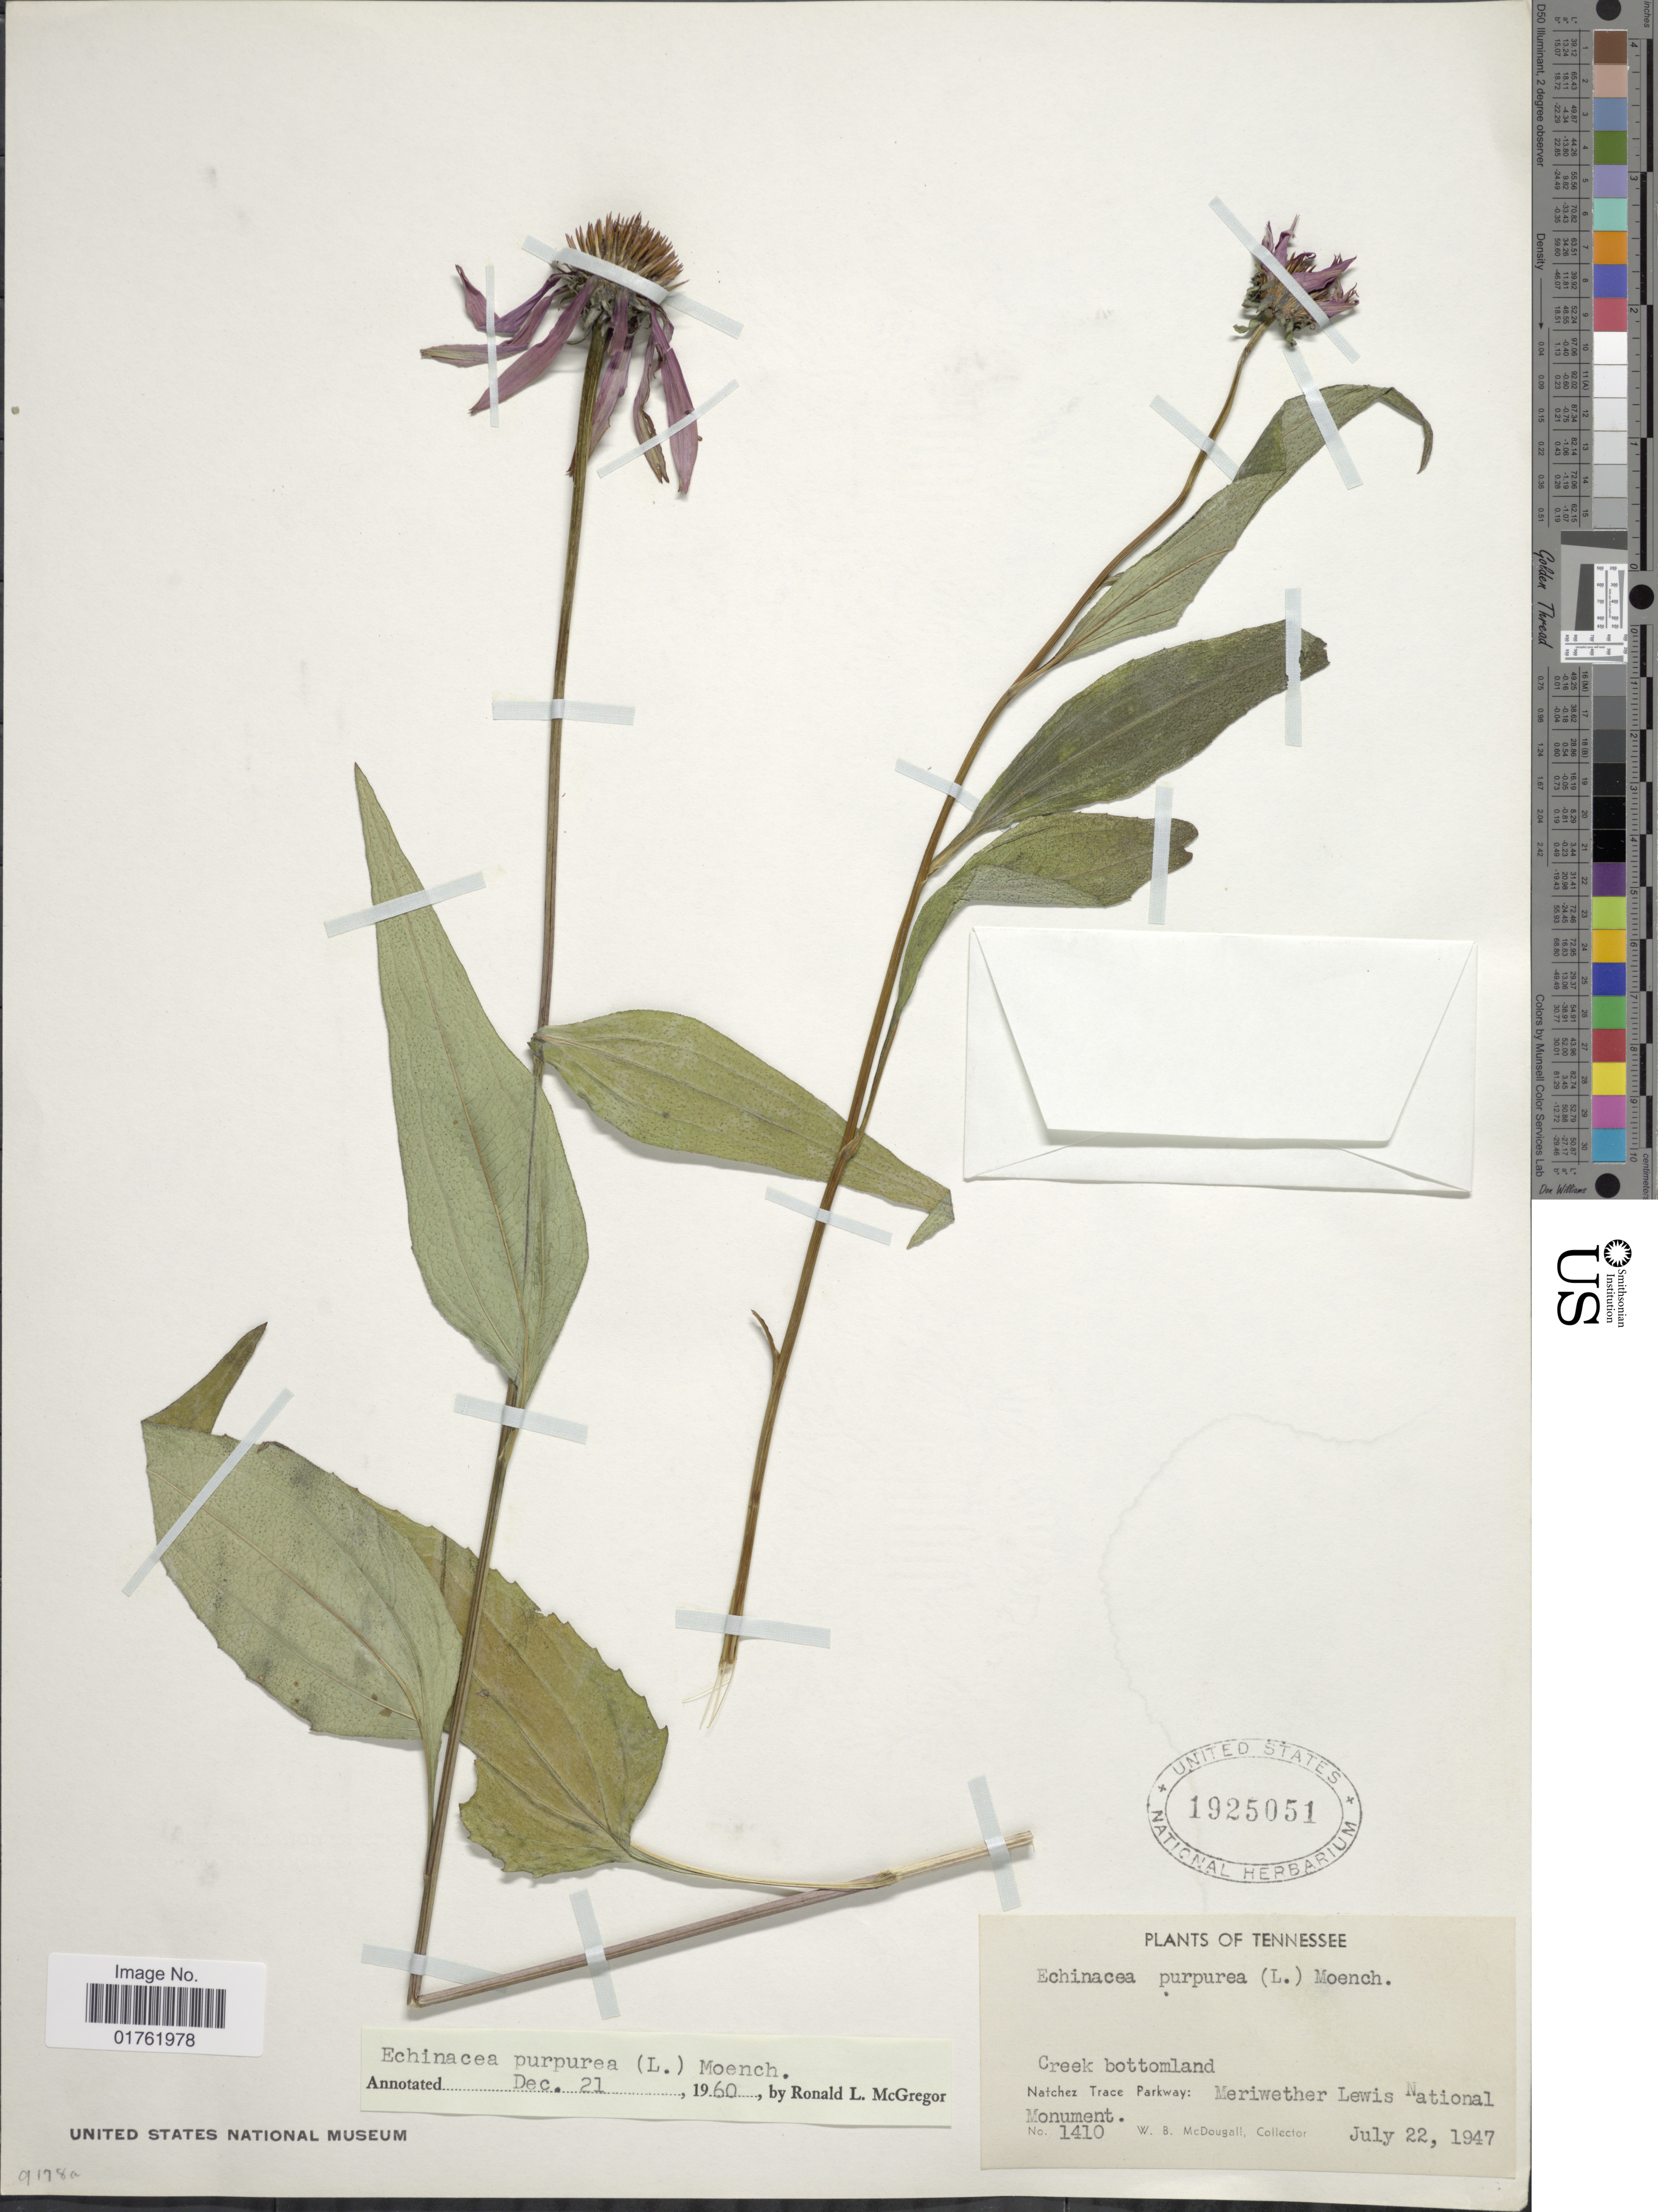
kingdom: Plantae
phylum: Tracheophyta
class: Magnoliopsida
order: Asterales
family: Asteraceae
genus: Echinacea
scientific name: Echinacea purpurea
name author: (L.) Moench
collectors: W. B. McDougall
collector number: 1410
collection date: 1947-07-22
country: United States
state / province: Tennessee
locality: Creek bottomland, Natchez Trace parkway: Meriwether Lewis National Monument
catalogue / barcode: US 1925051